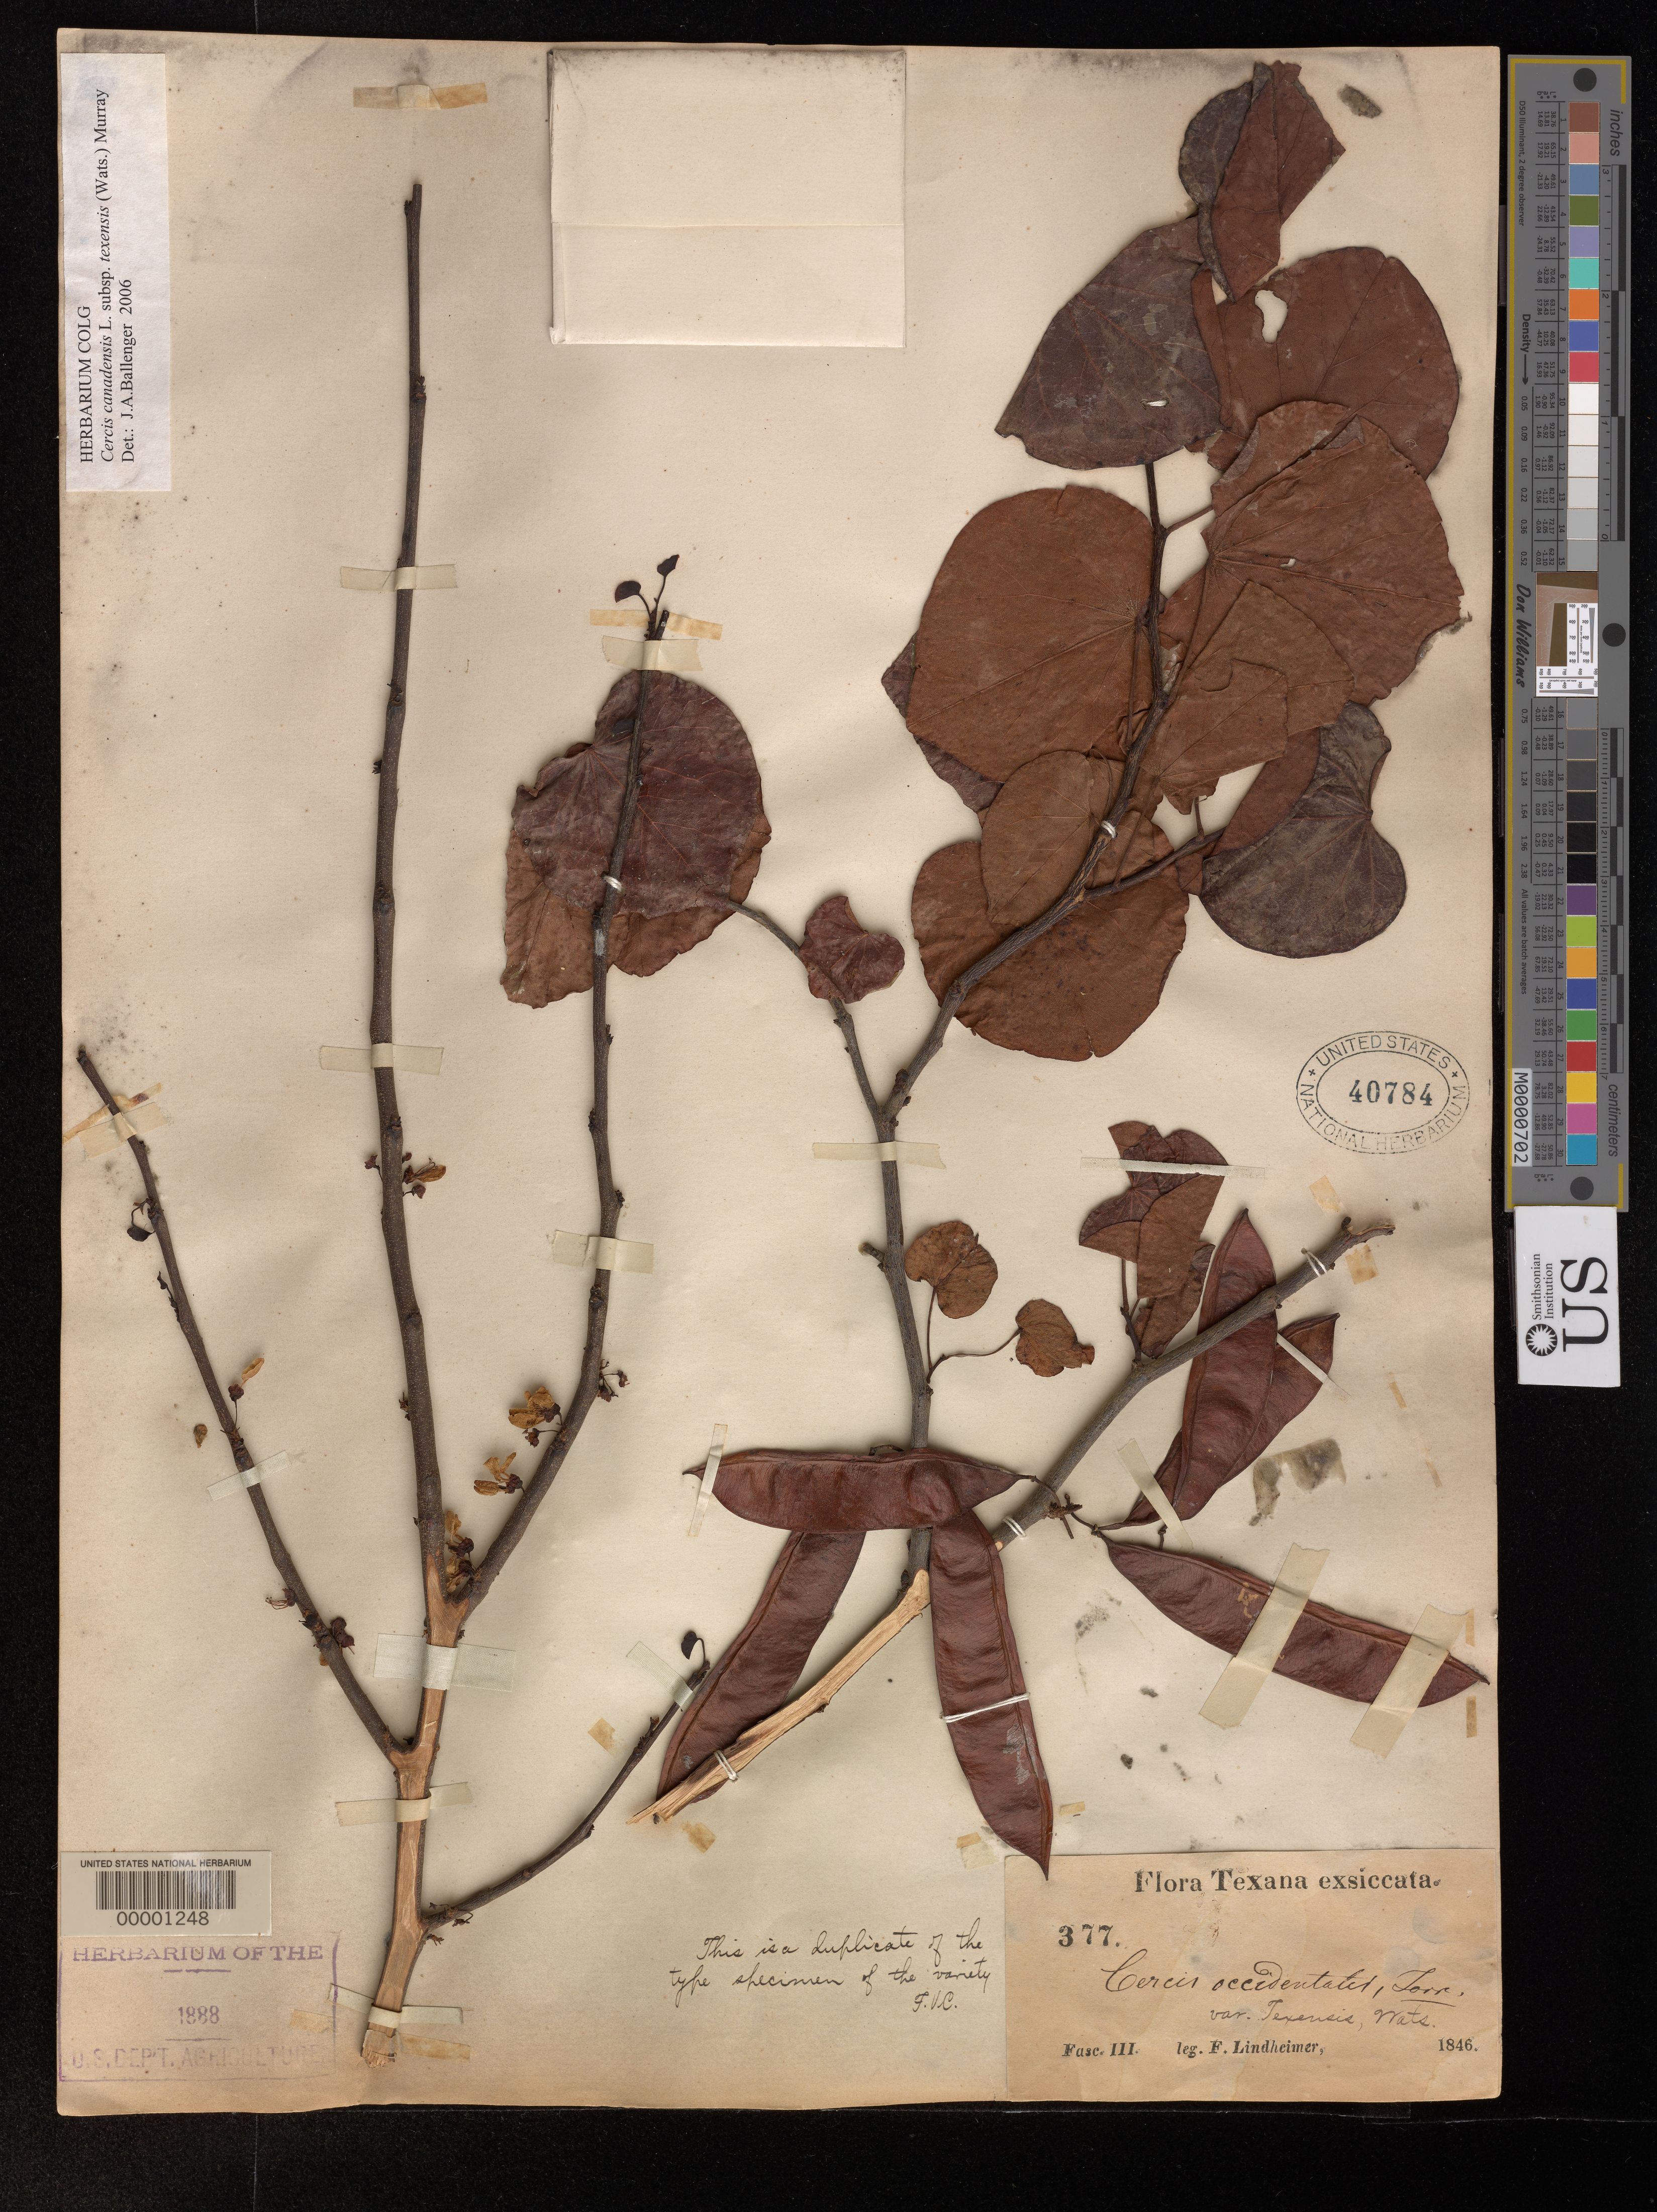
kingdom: Plantae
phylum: Tracheophyta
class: Magnoliopsida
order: Fabales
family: Fabaceae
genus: Cercis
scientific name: Cercis occidentalis var. texensis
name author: S. Watson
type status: Isotype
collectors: F. J. Lindheimer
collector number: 377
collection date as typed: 1846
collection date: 1846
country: United States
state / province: Texas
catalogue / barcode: US 40784